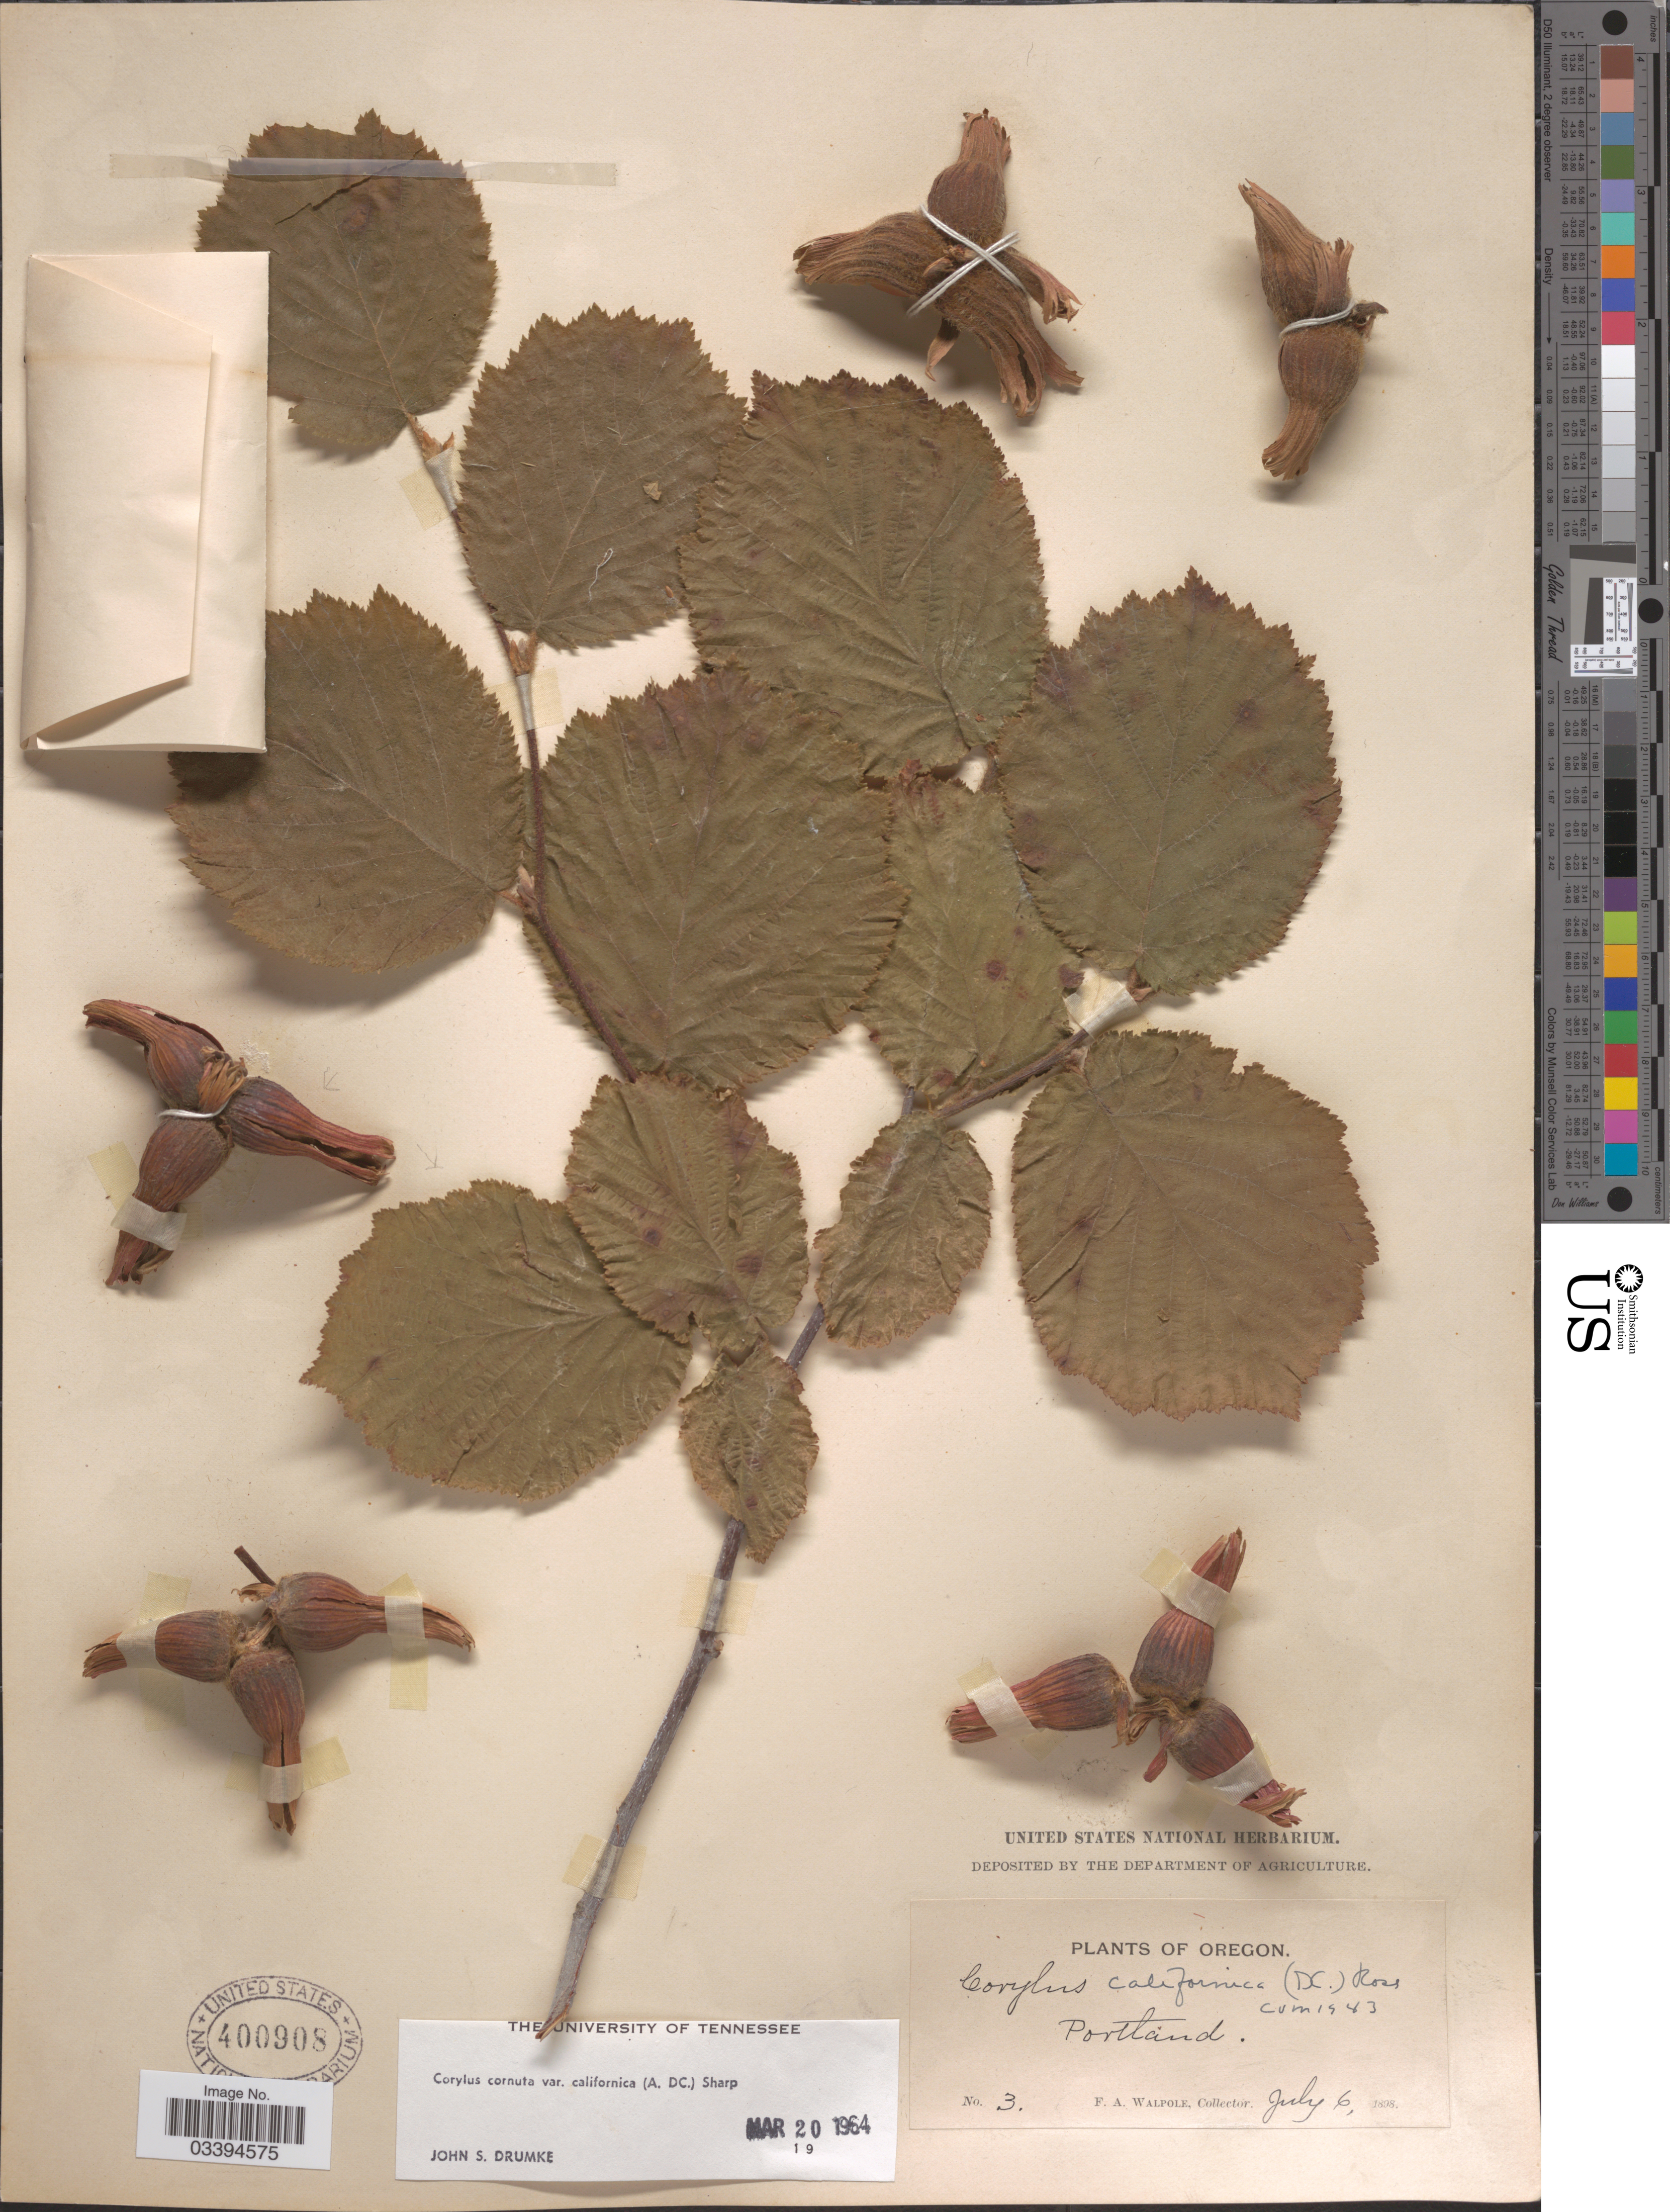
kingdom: Plantae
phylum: Tracheophyta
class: Magnoliopsida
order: Fagales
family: Betulaceae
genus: Corylus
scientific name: Corylus californica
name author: (A. DC.) Rose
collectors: F. Walpole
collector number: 3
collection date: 1898-07-06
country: United States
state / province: Oregon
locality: Portland.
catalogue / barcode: US 400908